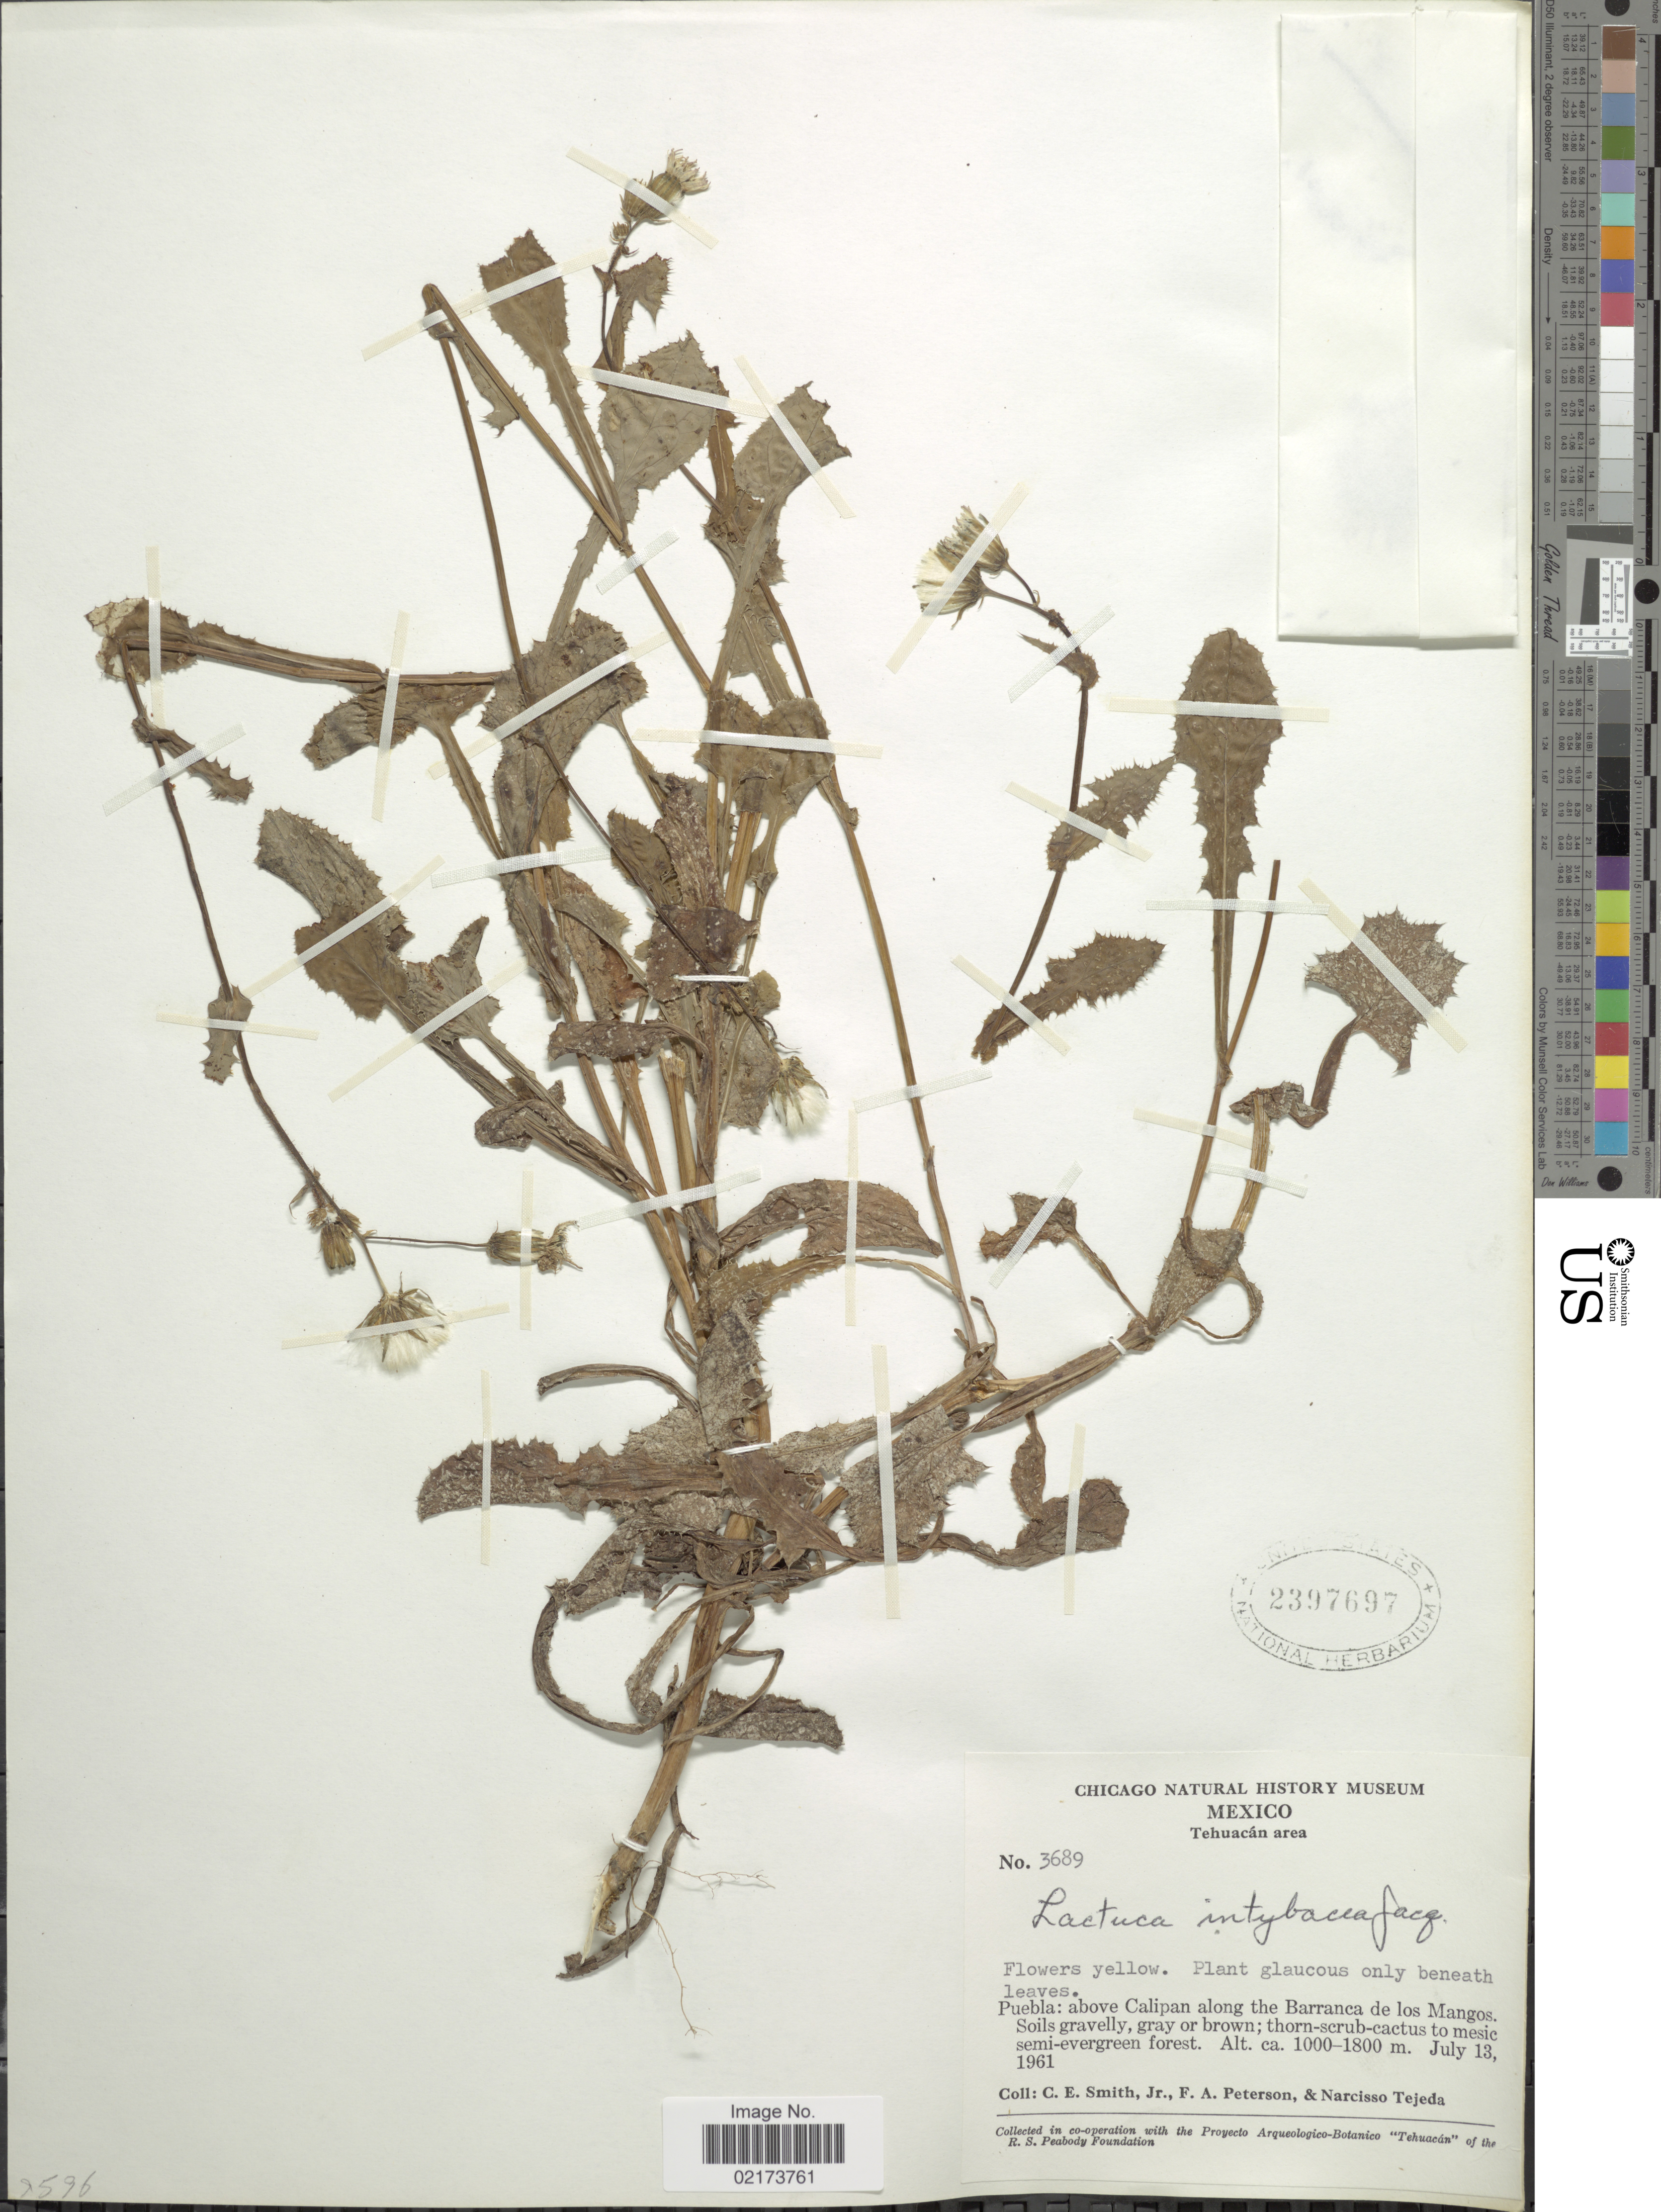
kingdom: Plantae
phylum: Tracheophyta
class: Magnoliopsida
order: Asterales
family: Asteraceae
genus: Lactuca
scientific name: Lactuca intybacea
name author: (Jacq.) P. Beauv.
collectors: C. E. Smith Jr., F. A. Peterson & N. Tejeda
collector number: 3689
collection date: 1961-07-13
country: Mexico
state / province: Puebla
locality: Tehuacan area, above Calipan along the Barranca de los Mangos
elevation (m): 1000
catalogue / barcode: US 2397697